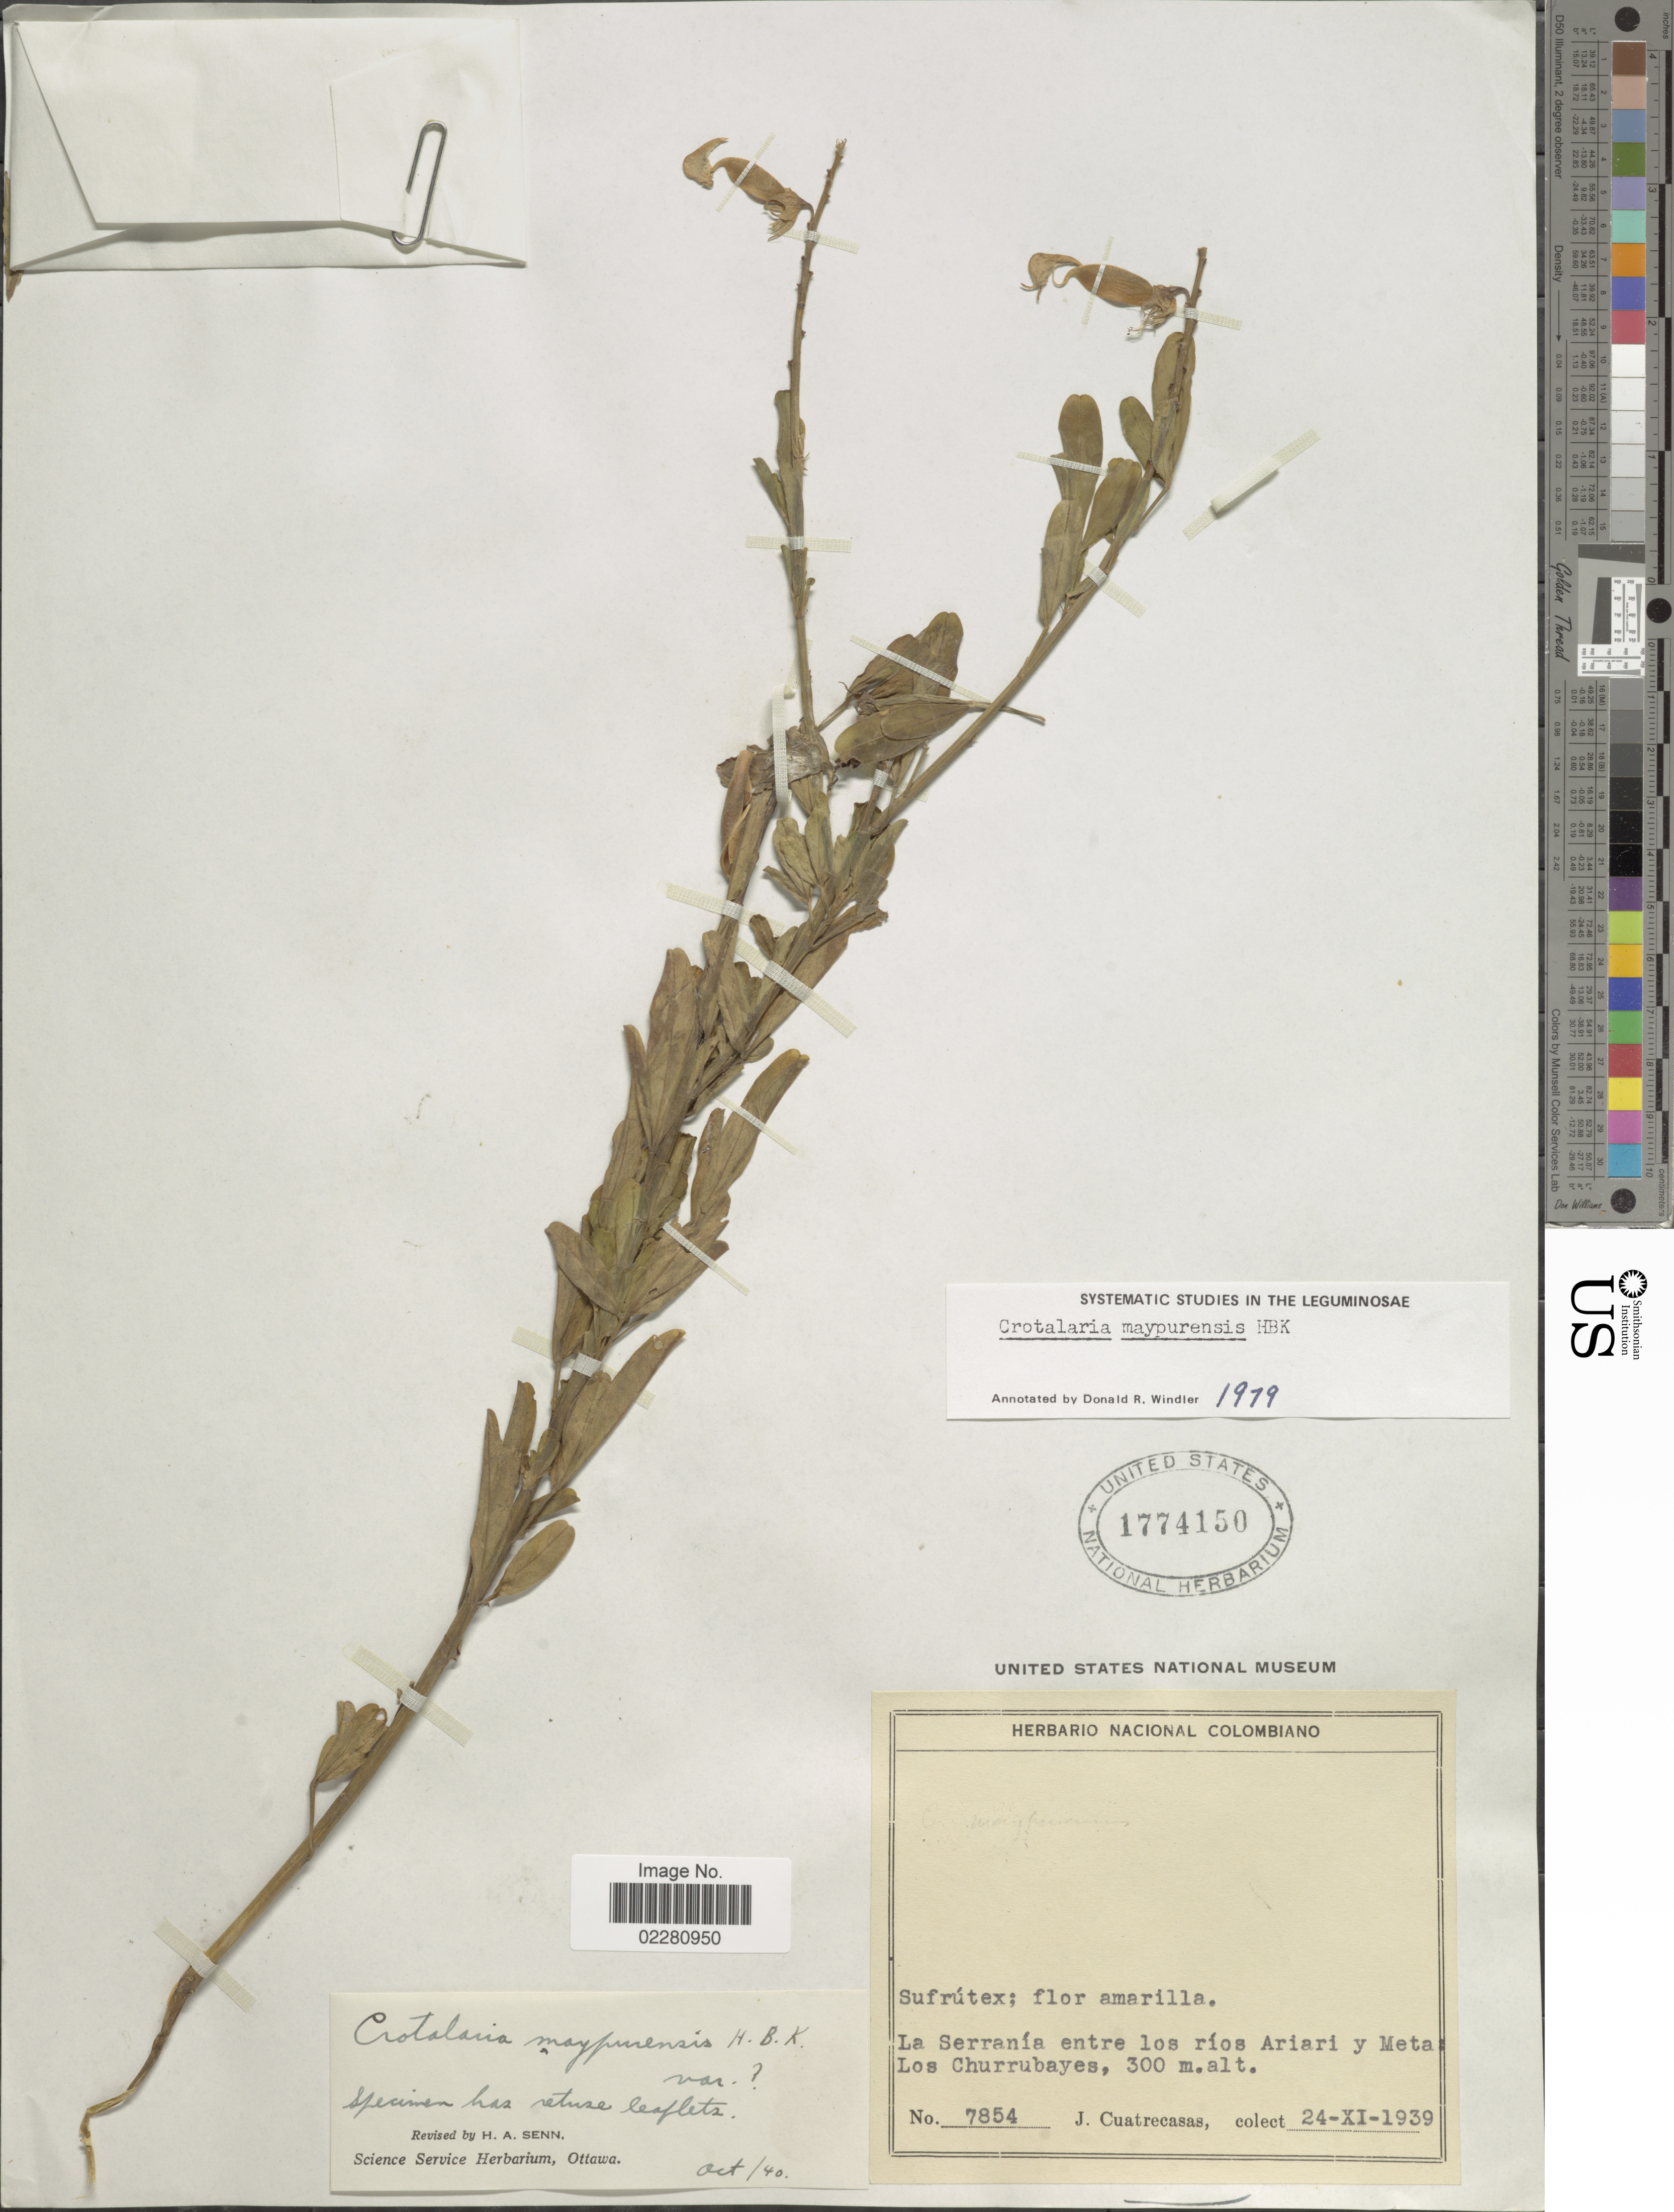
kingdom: Plantae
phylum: Tracheophyta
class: Magnoliopsida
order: Fabales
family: Fabaceae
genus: Crotalaria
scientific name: Crotalaria maypurensis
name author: Kunth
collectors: J. Cuatrecasas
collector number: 7854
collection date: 1939-11-24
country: Colombia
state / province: Meta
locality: La Serrania entre los rios Ariari y Meta, Los Churrubayes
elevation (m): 300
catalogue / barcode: US 1774150